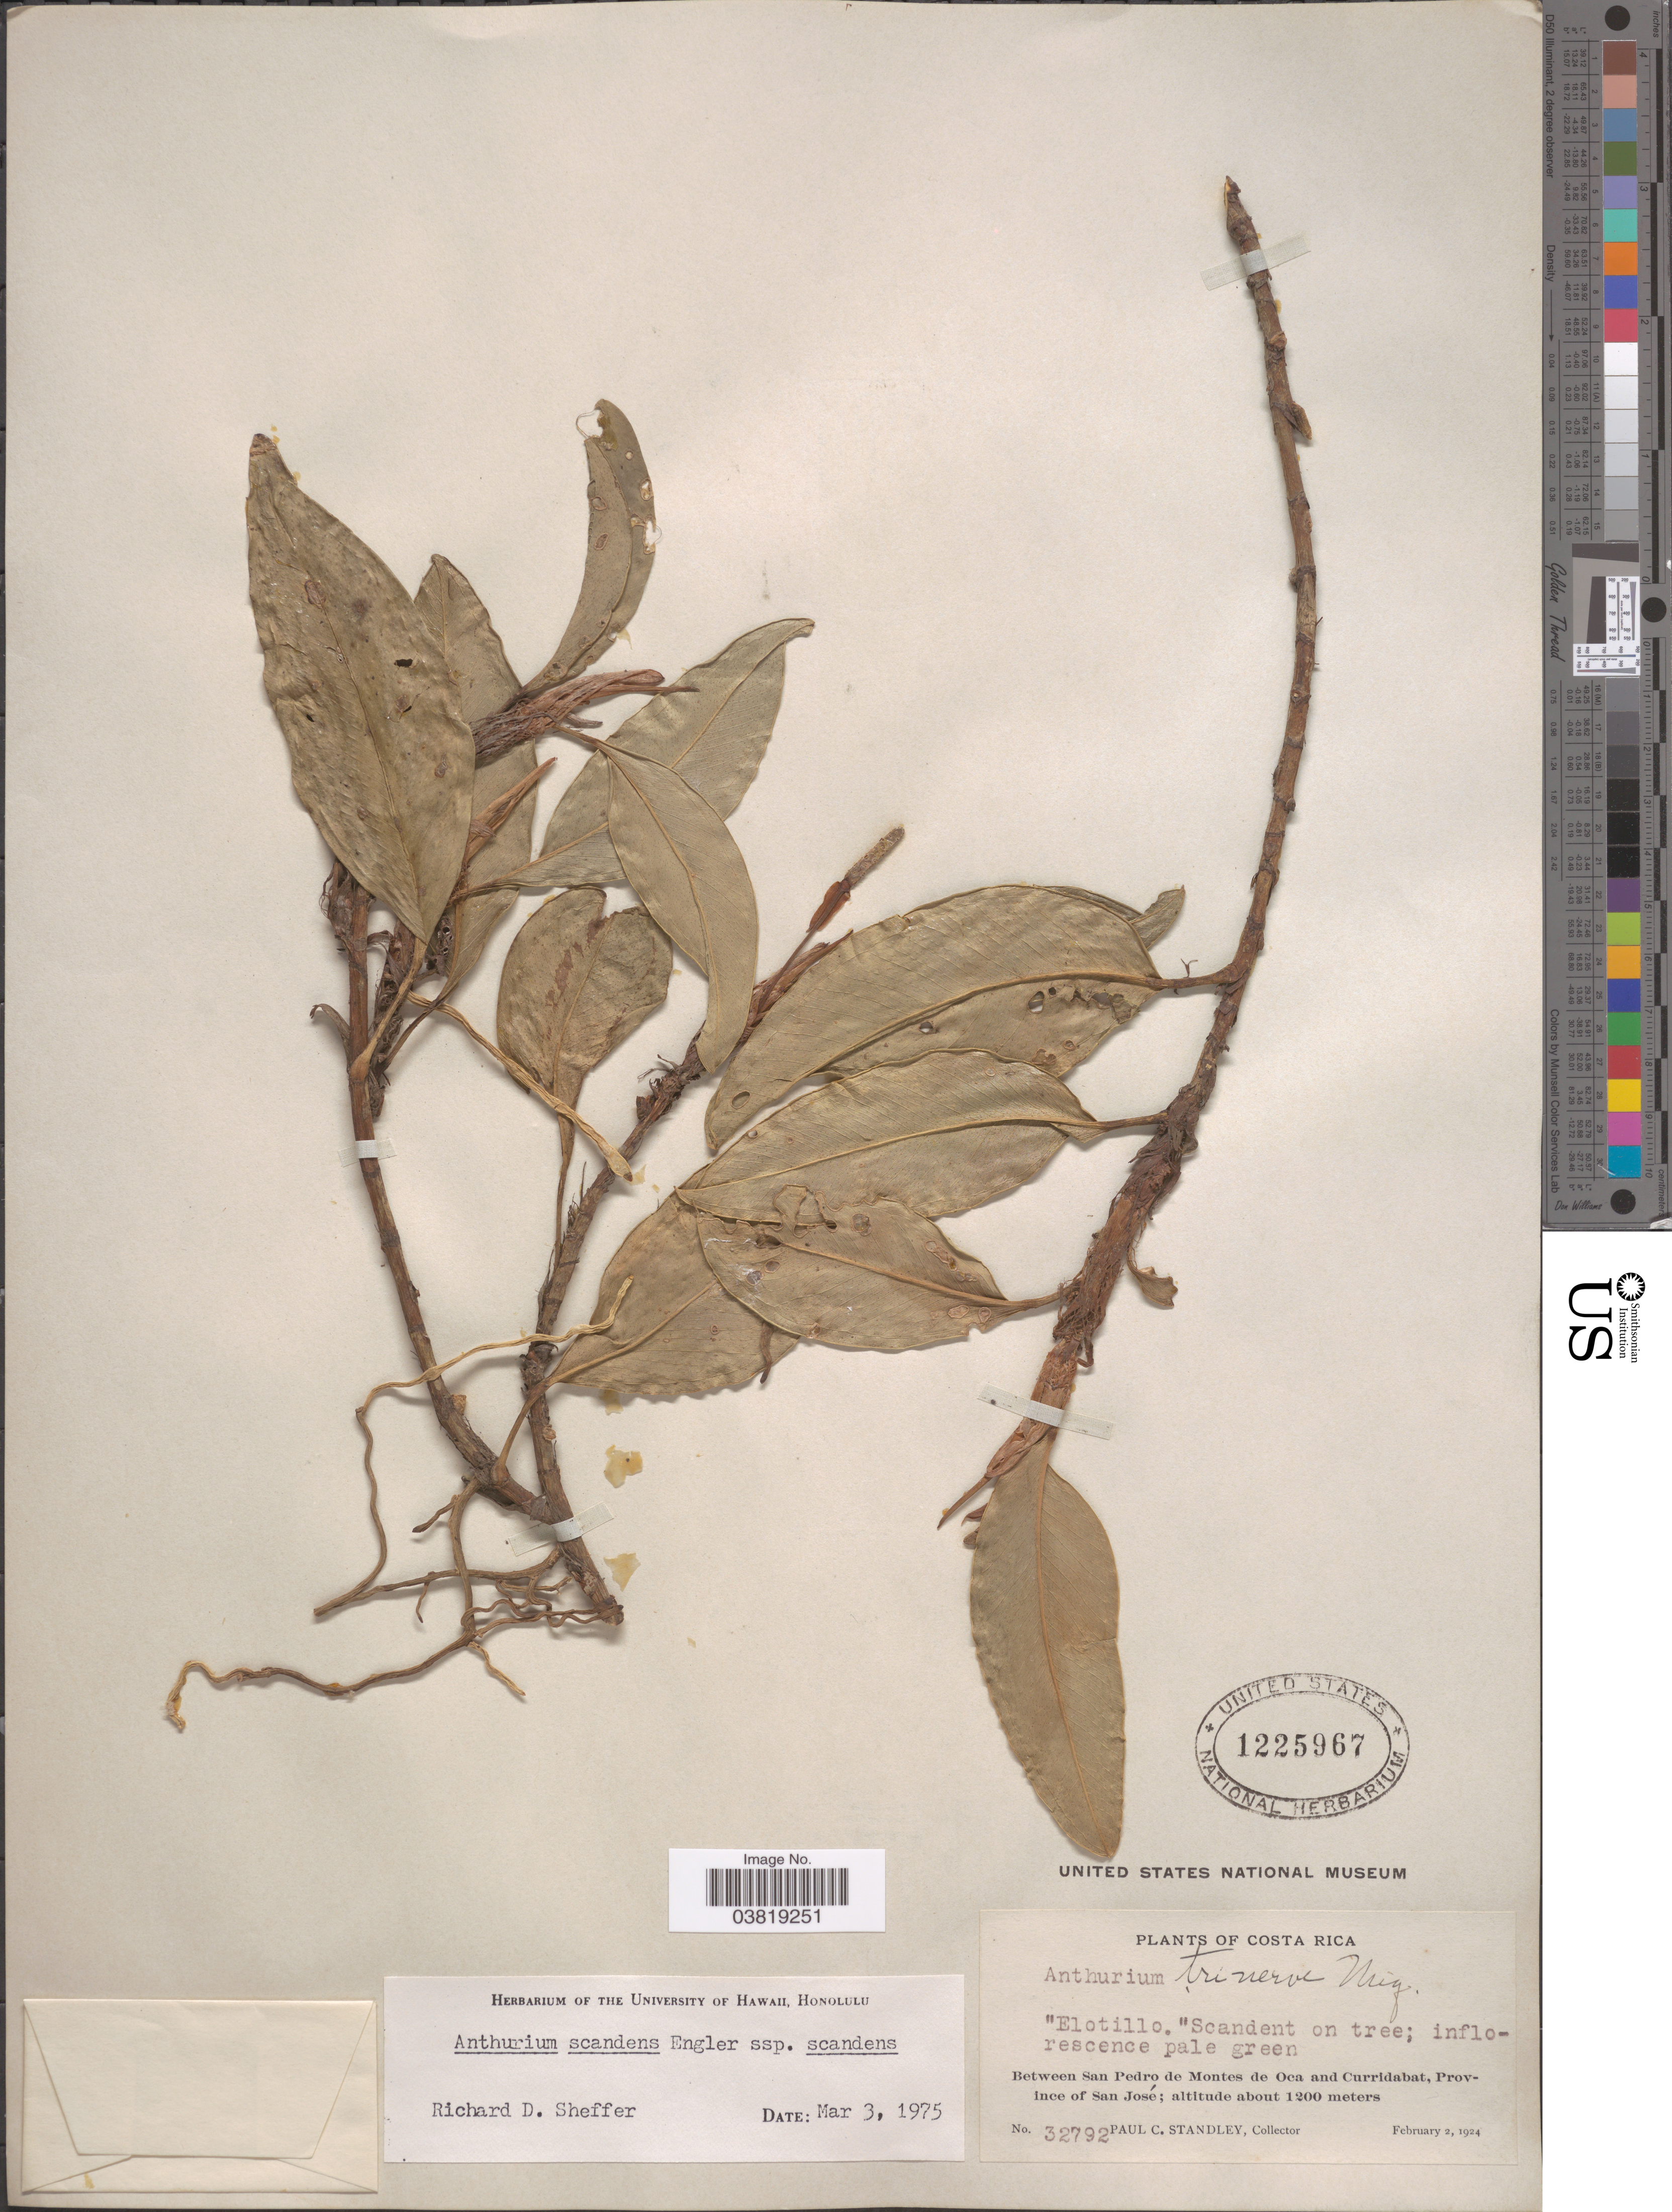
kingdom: Plantae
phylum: Tracheophyta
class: Liliopsida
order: Alismatales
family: Araceae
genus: Anthurium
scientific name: Anthurium scandens var. scandens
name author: (Aubl.) Engl.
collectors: P. C. Standley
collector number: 32792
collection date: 1924-02-02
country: Costa Rica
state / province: San José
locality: Between San Pedro de Montes de Oca and Curridabat.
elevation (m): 1200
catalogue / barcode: US 1225967